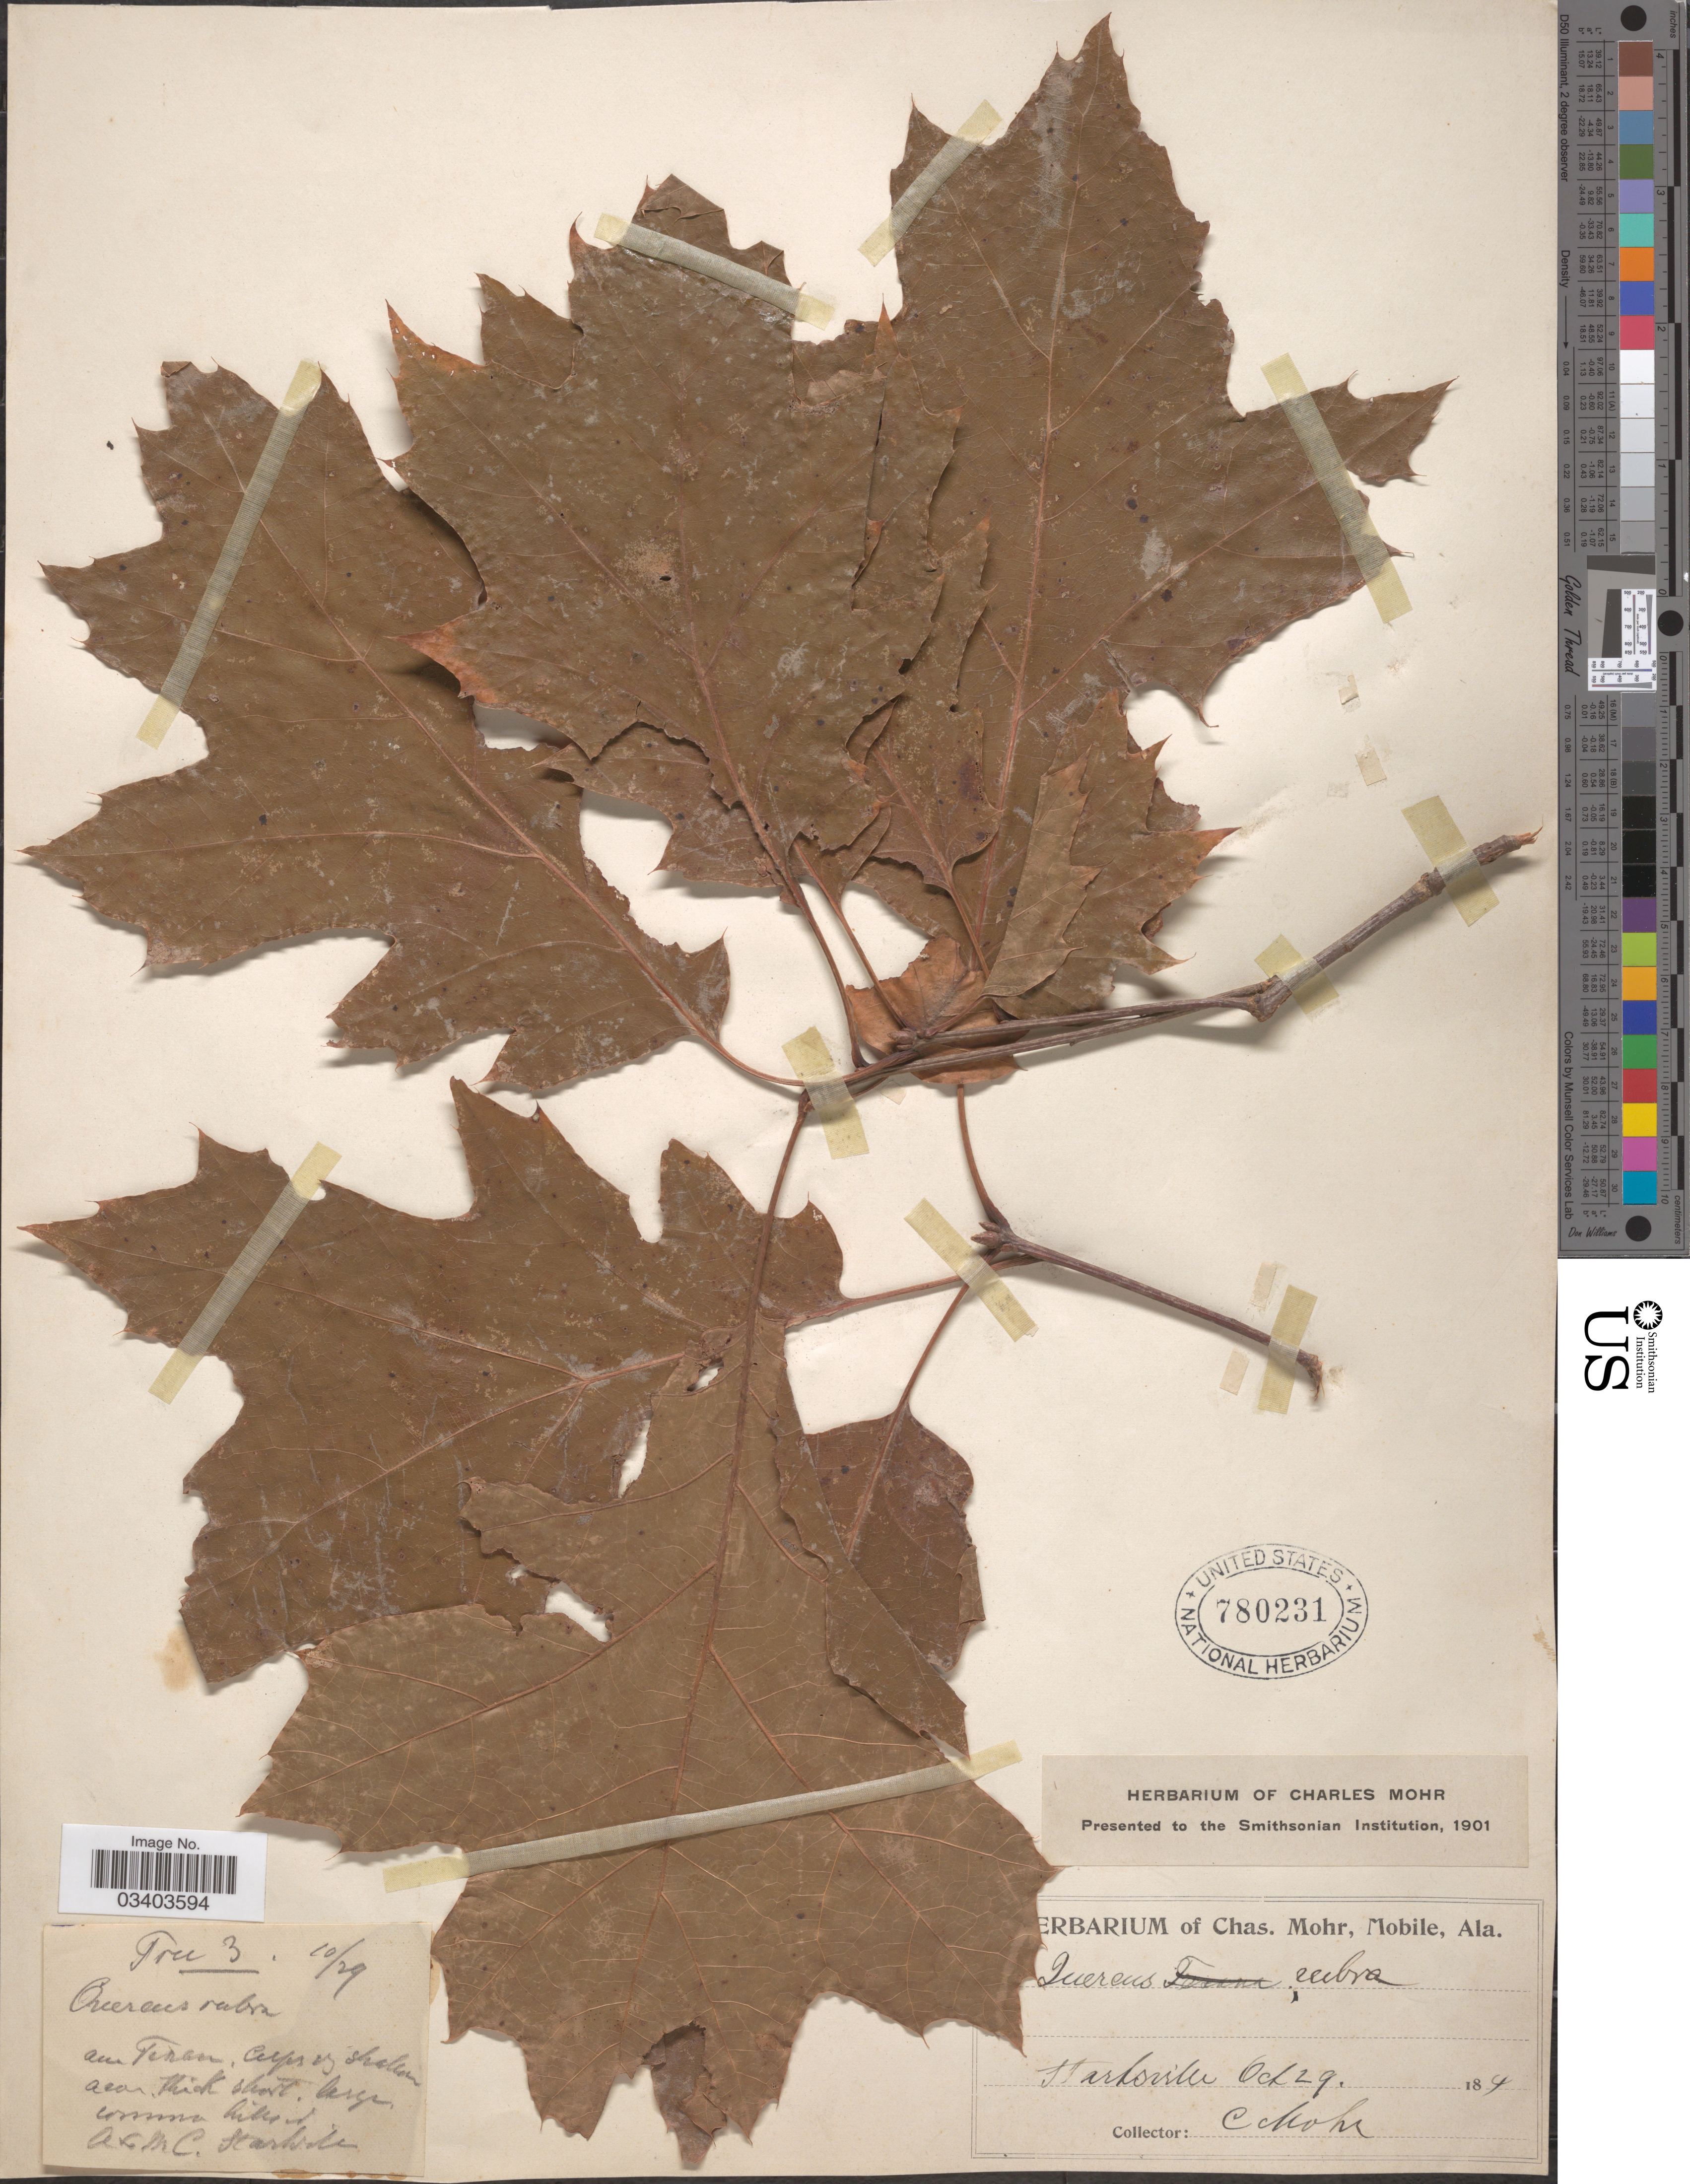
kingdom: Plantae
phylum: Tracheophyta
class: Magnoliopsida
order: Fagales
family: Fagaceae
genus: Quercus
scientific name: Quercus borealis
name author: F. Michx.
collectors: Mohr, C. T. (herbarium)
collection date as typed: Transcribed d/m/y: /10/29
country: United States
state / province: Alabama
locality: Hartselle.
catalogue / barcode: US 780231